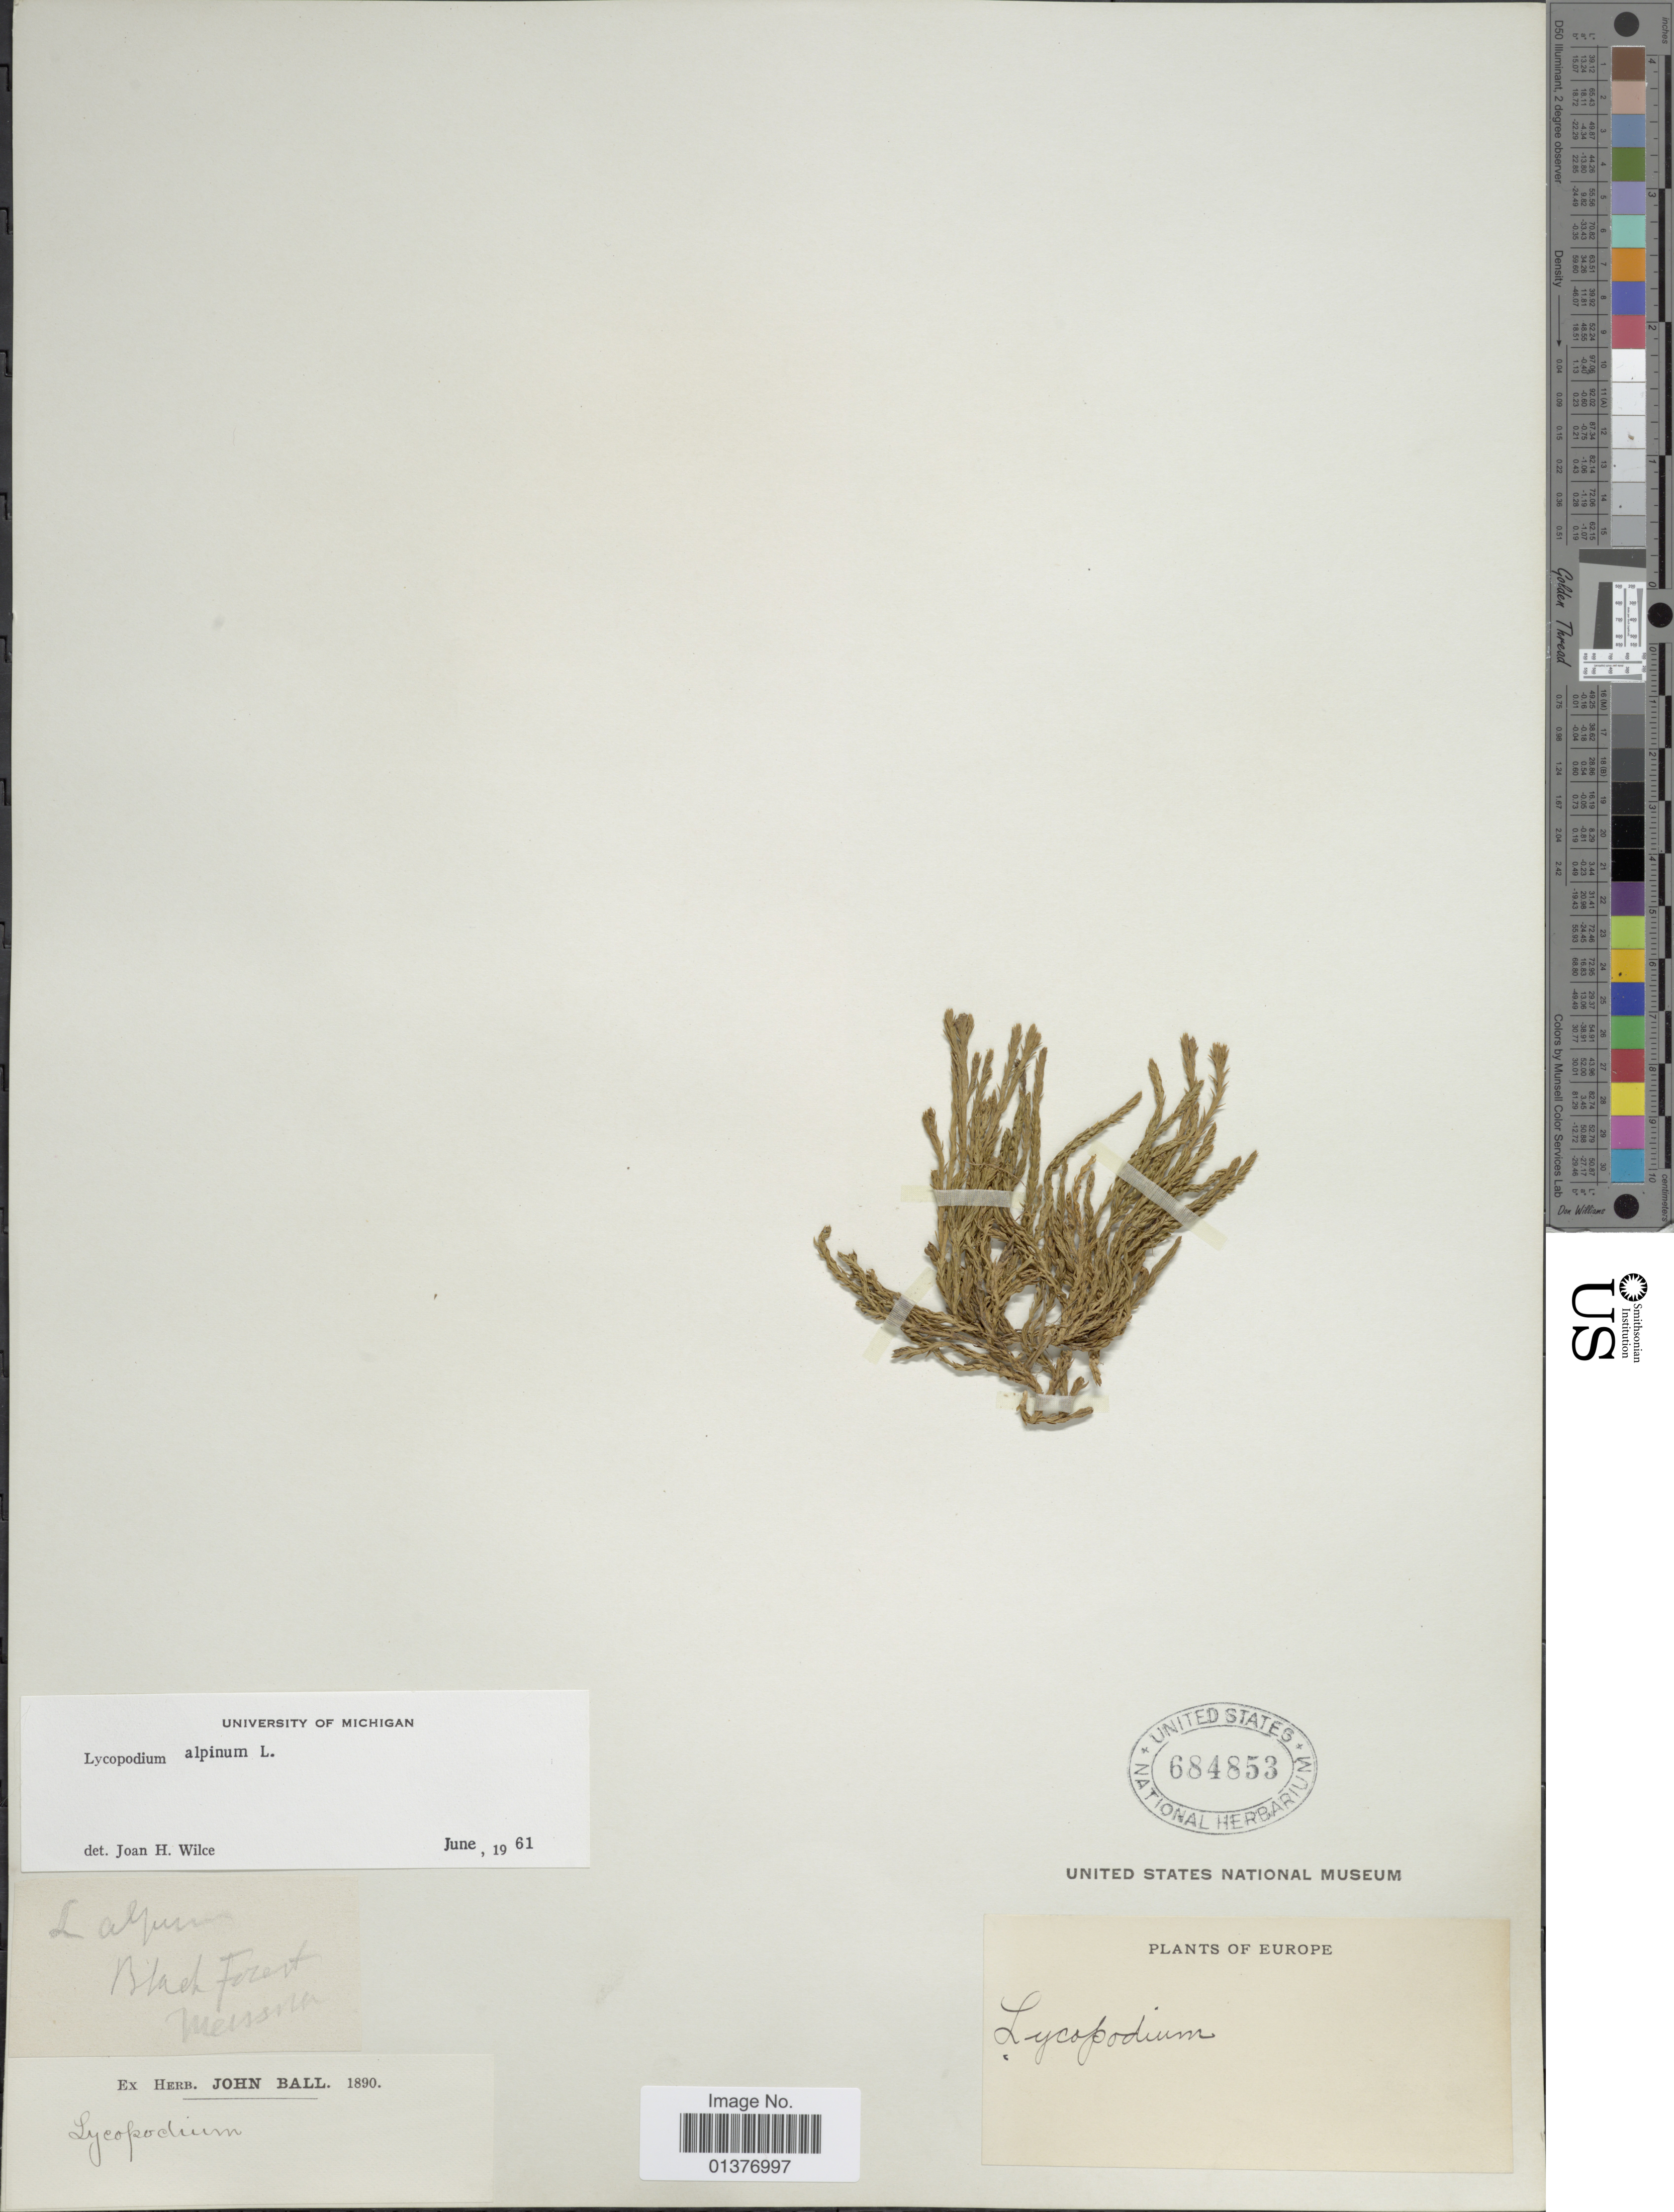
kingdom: Plantae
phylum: Tracheophyta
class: Lycopodiopsida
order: Lycopodiales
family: Lycopodiaceae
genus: Diphasiastrum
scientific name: Diphasiastrum alpinum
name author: (L.) Holub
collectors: ex herb. John Ball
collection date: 1890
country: Germany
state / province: Baden-Württemberg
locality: Black Forest Meissna [Messina]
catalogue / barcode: US 684853